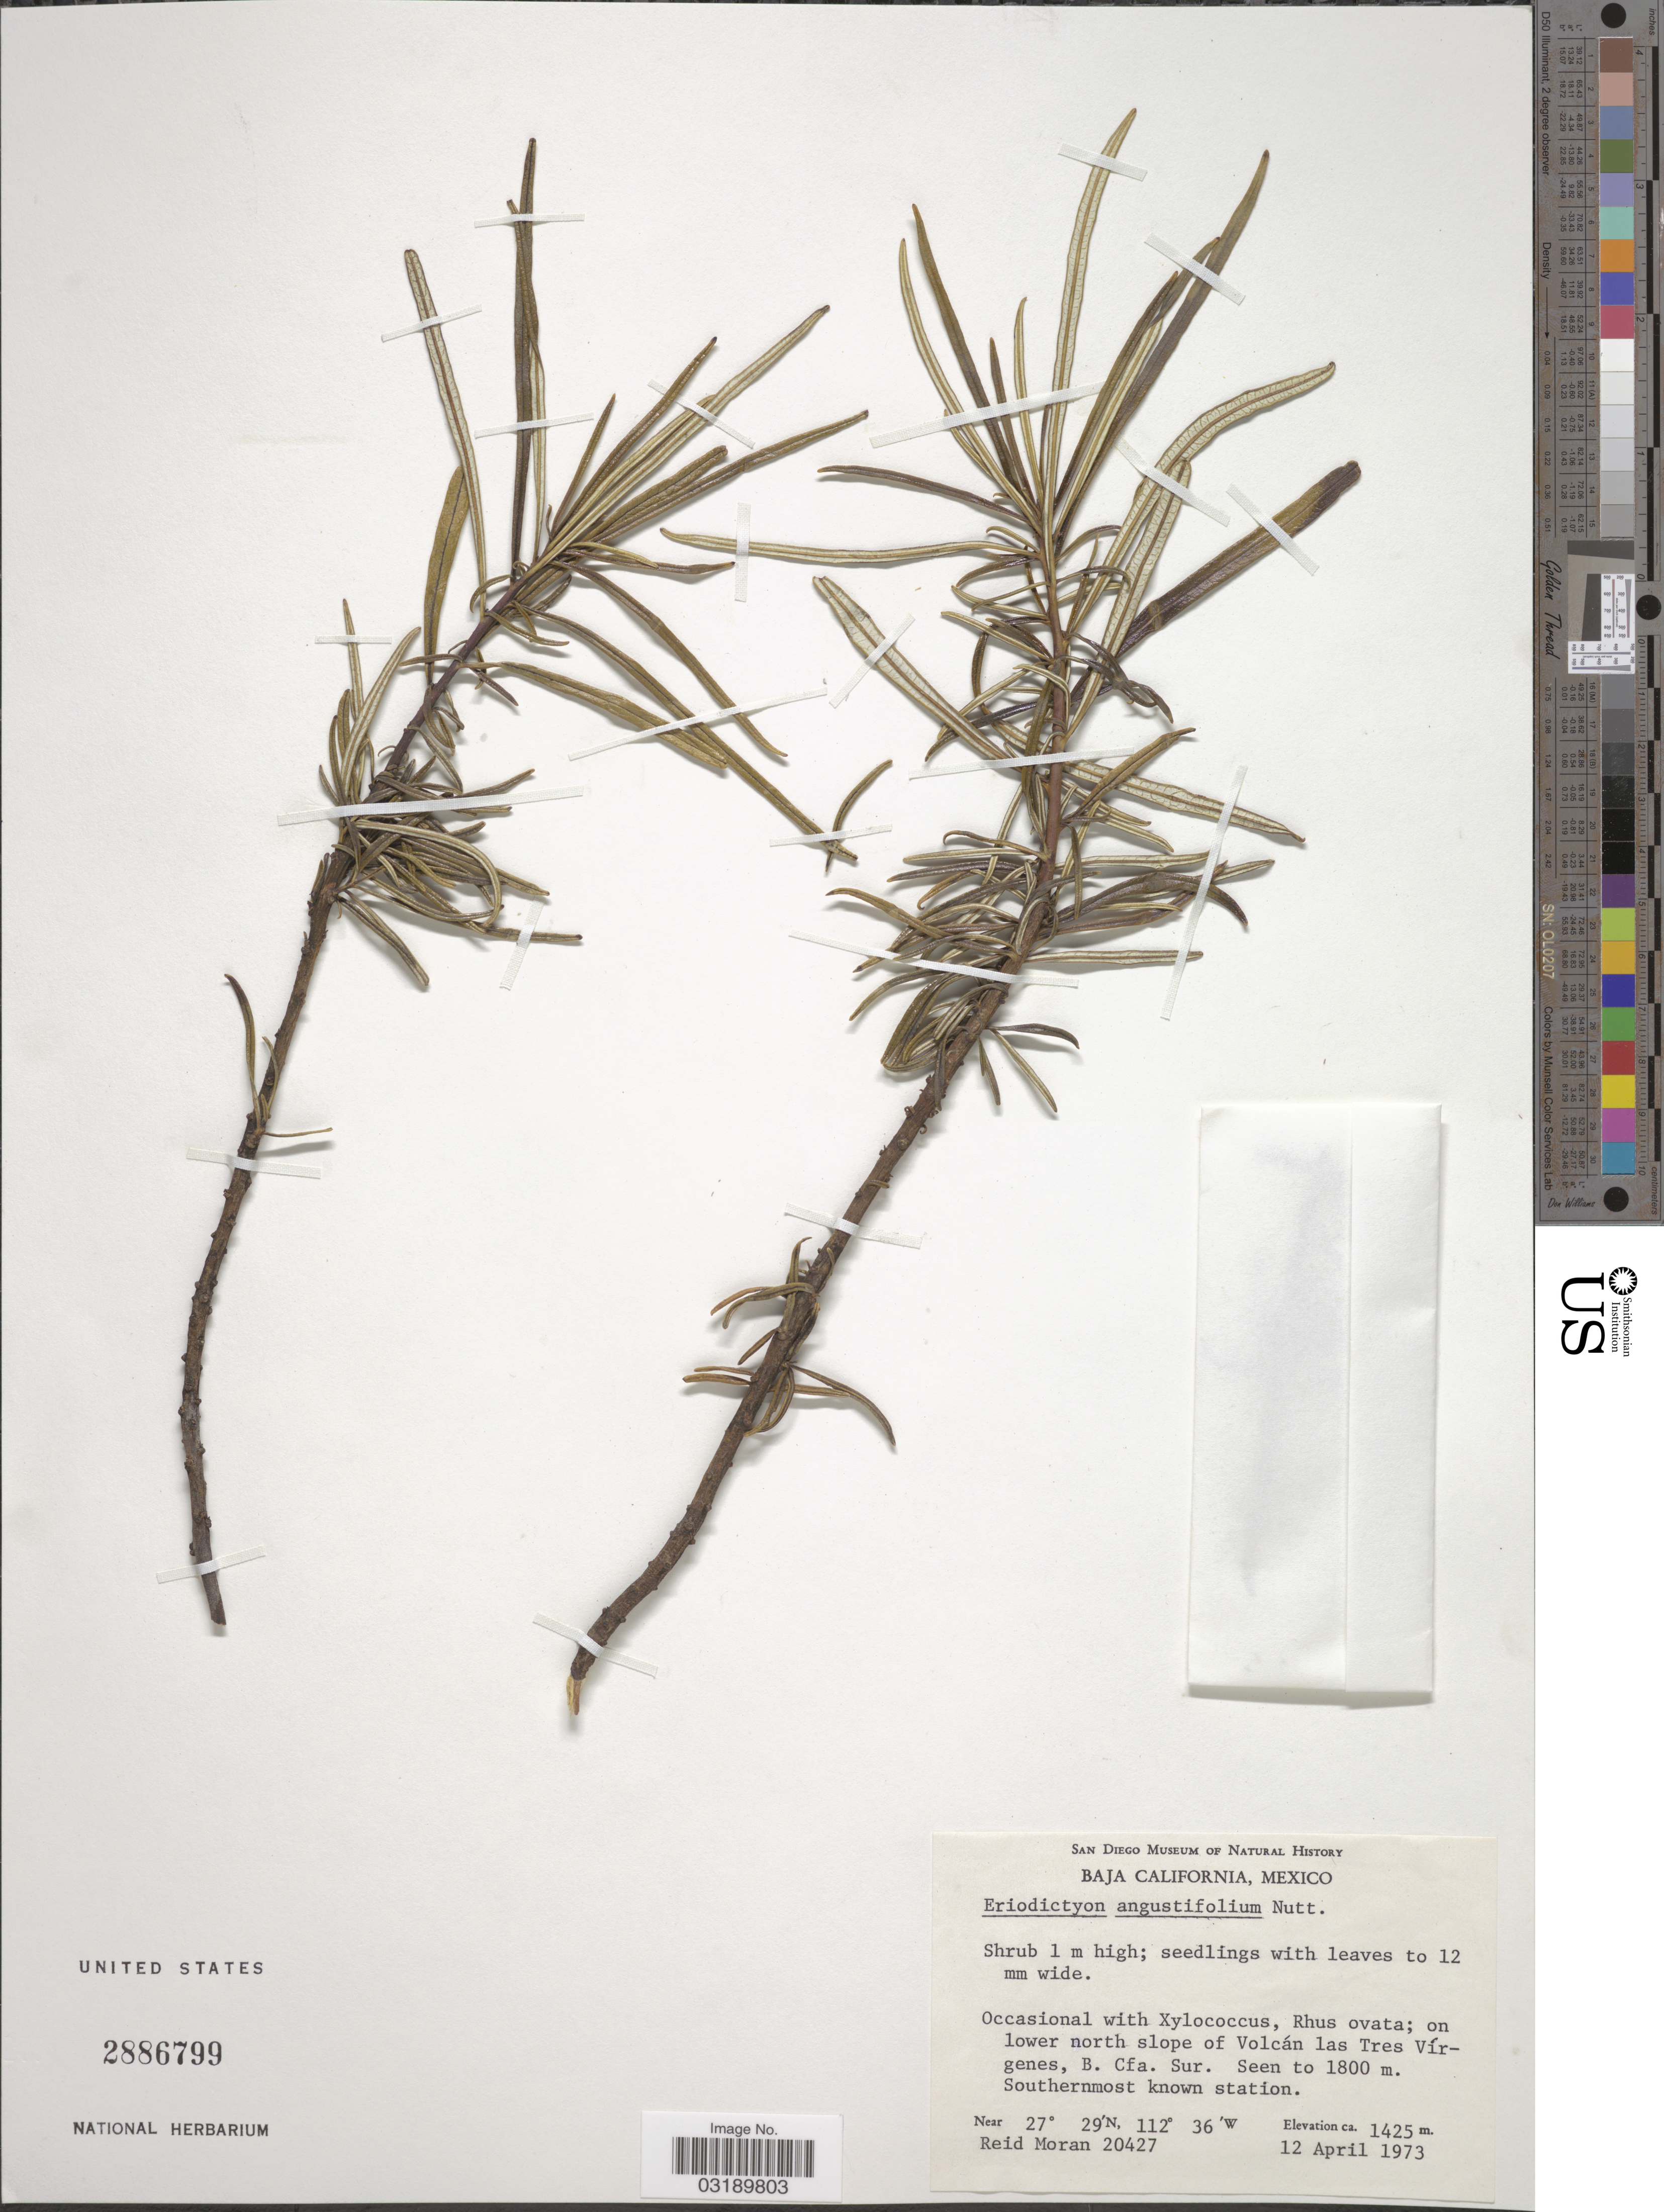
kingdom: Plantae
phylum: Tracheophyta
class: Magnoliopsida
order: Boraginales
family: Namaceae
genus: Eriodictyon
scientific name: Eriodictyon angustifolium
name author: Nutt.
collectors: R. Moran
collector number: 20427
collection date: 1973-04-12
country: Mexico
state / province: Baja California Sur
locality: On lower north slope of Volcán las Tres Vírgenes, B. Cfa. Sur. Seen to 1800 m. Southernmost known station.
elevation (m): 1425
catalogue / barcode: US 2886799